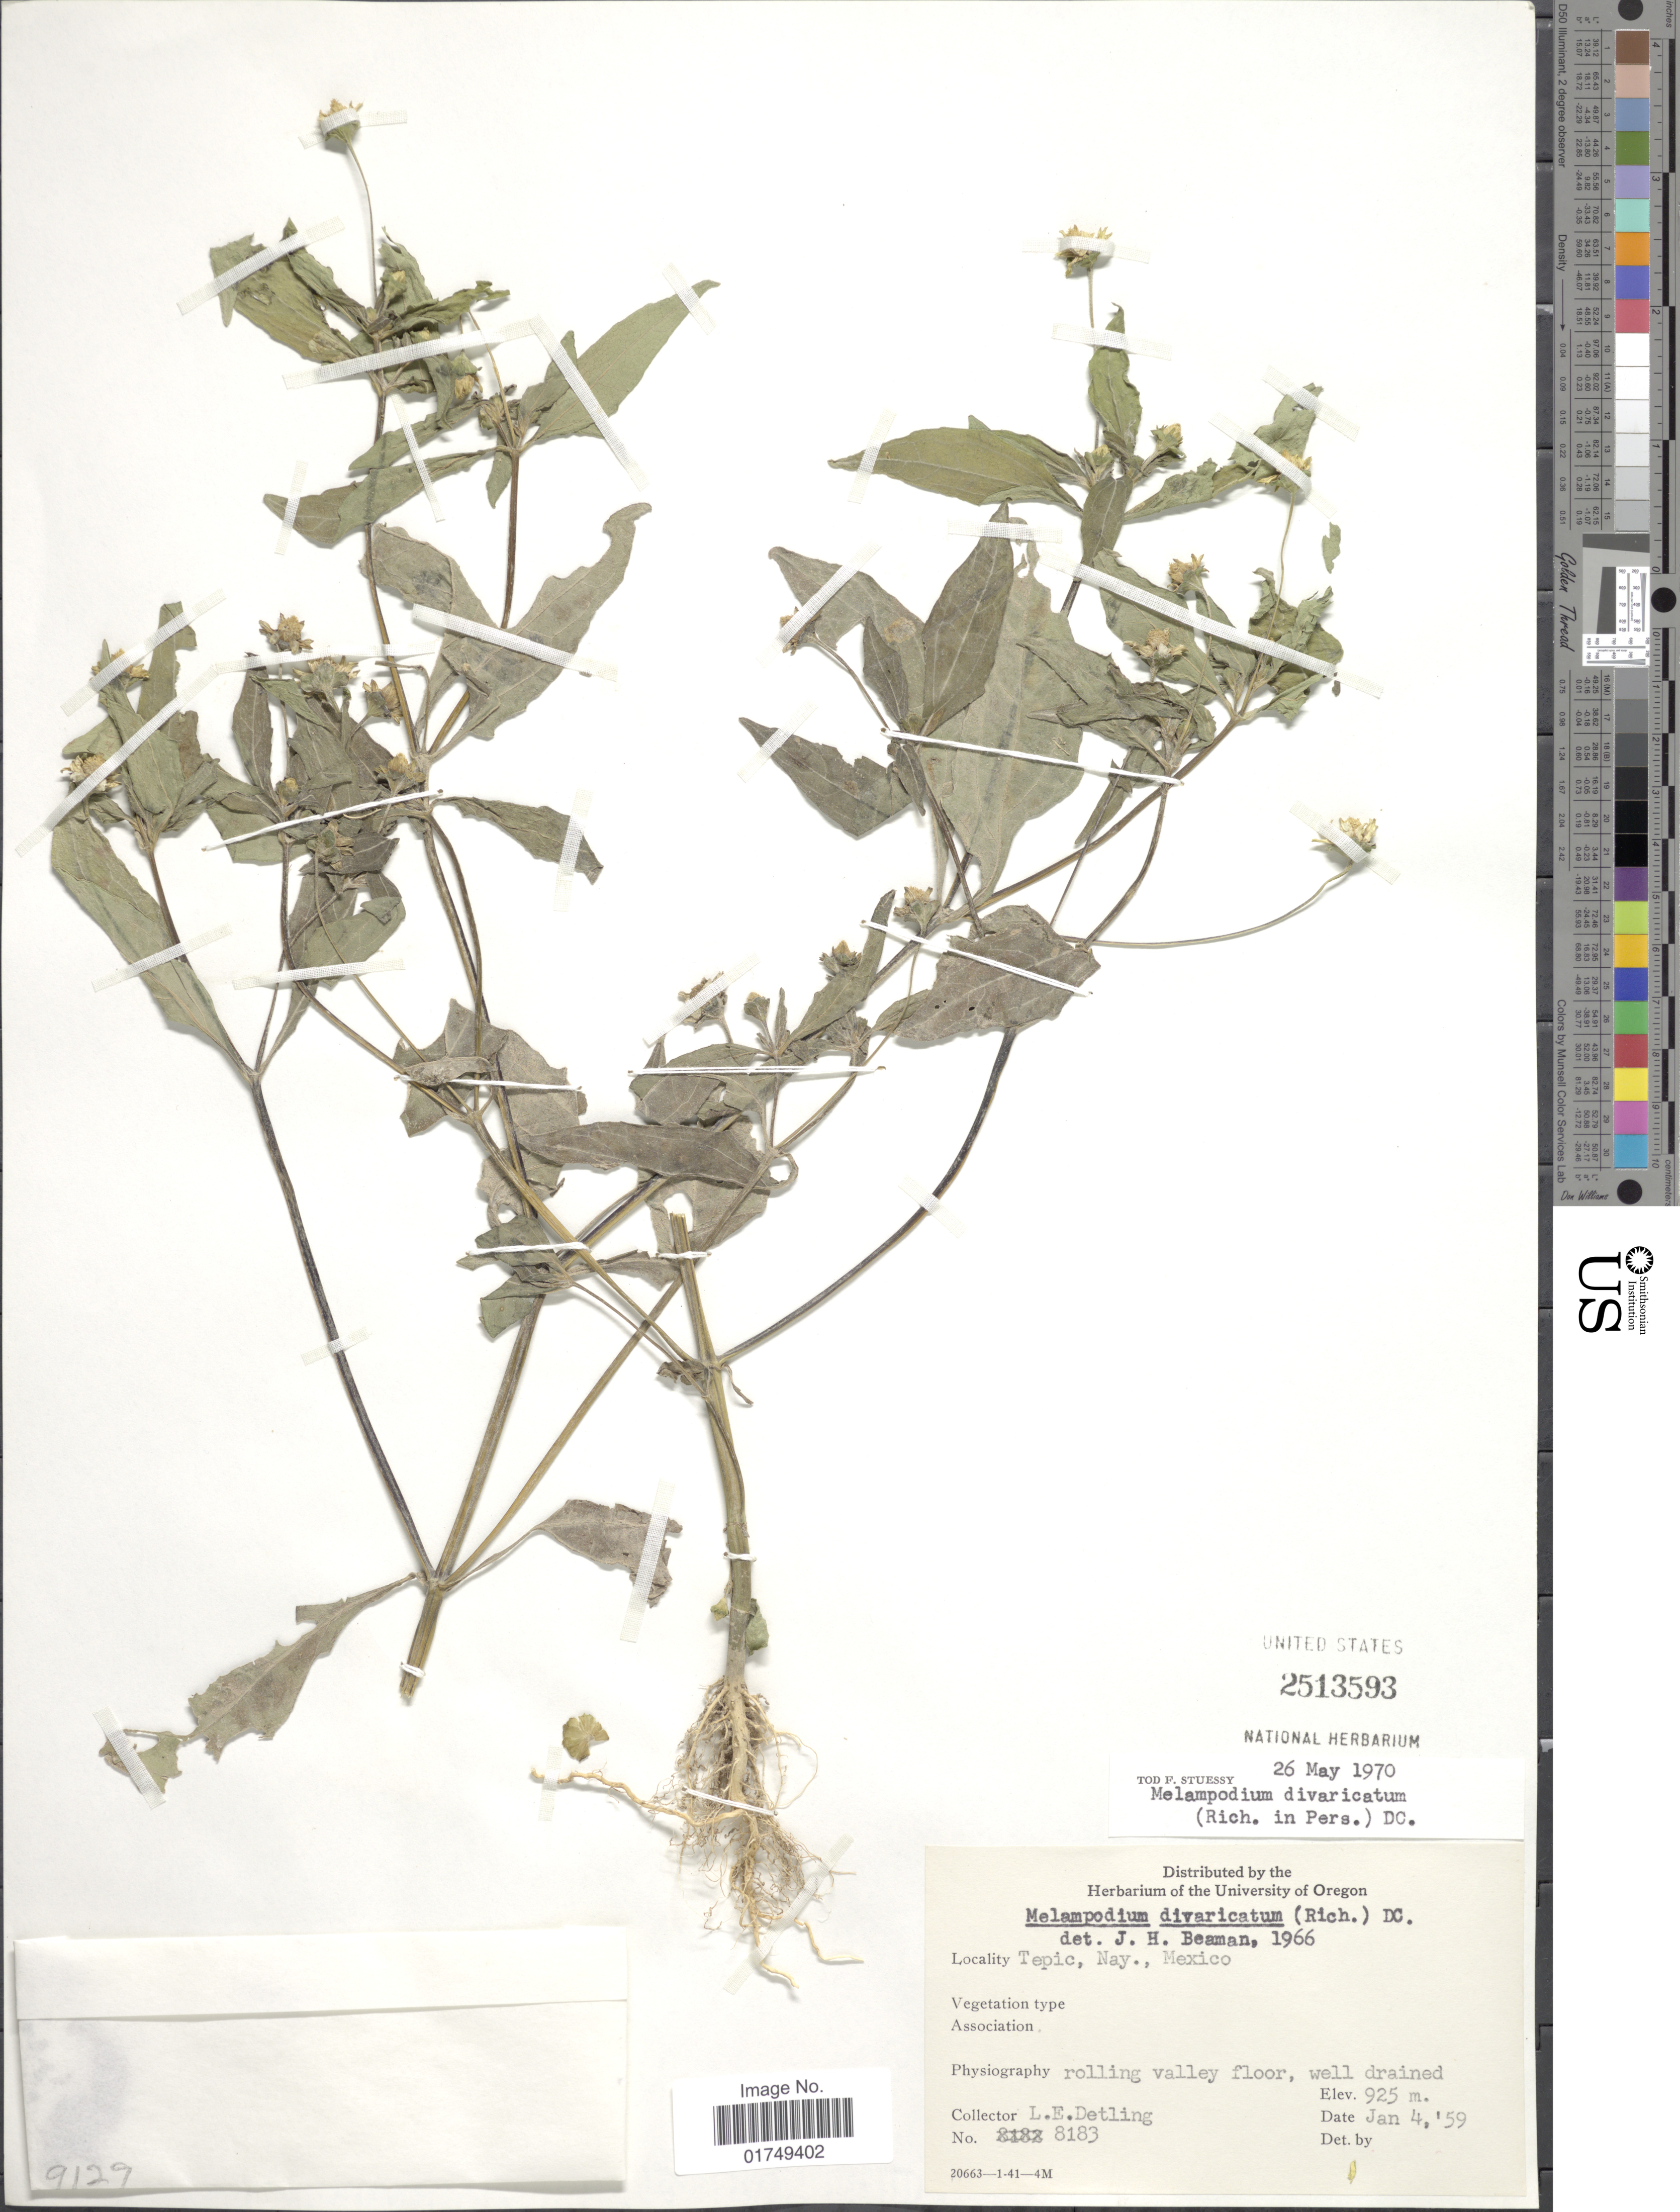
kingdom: Plantae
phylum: Tracheophyta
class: Magnoliopsida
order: Asterales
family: Asteraceae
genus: Melampodium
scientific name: Melampodium divaricatum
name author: (Rich.) DC.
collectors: L. E. Detling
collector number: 8183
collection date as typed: Transcribed d/m/y: 4/1/59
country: Mexico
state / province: Nayarit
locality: Tepic, Nay.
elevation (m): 925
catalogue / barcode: US 2513593